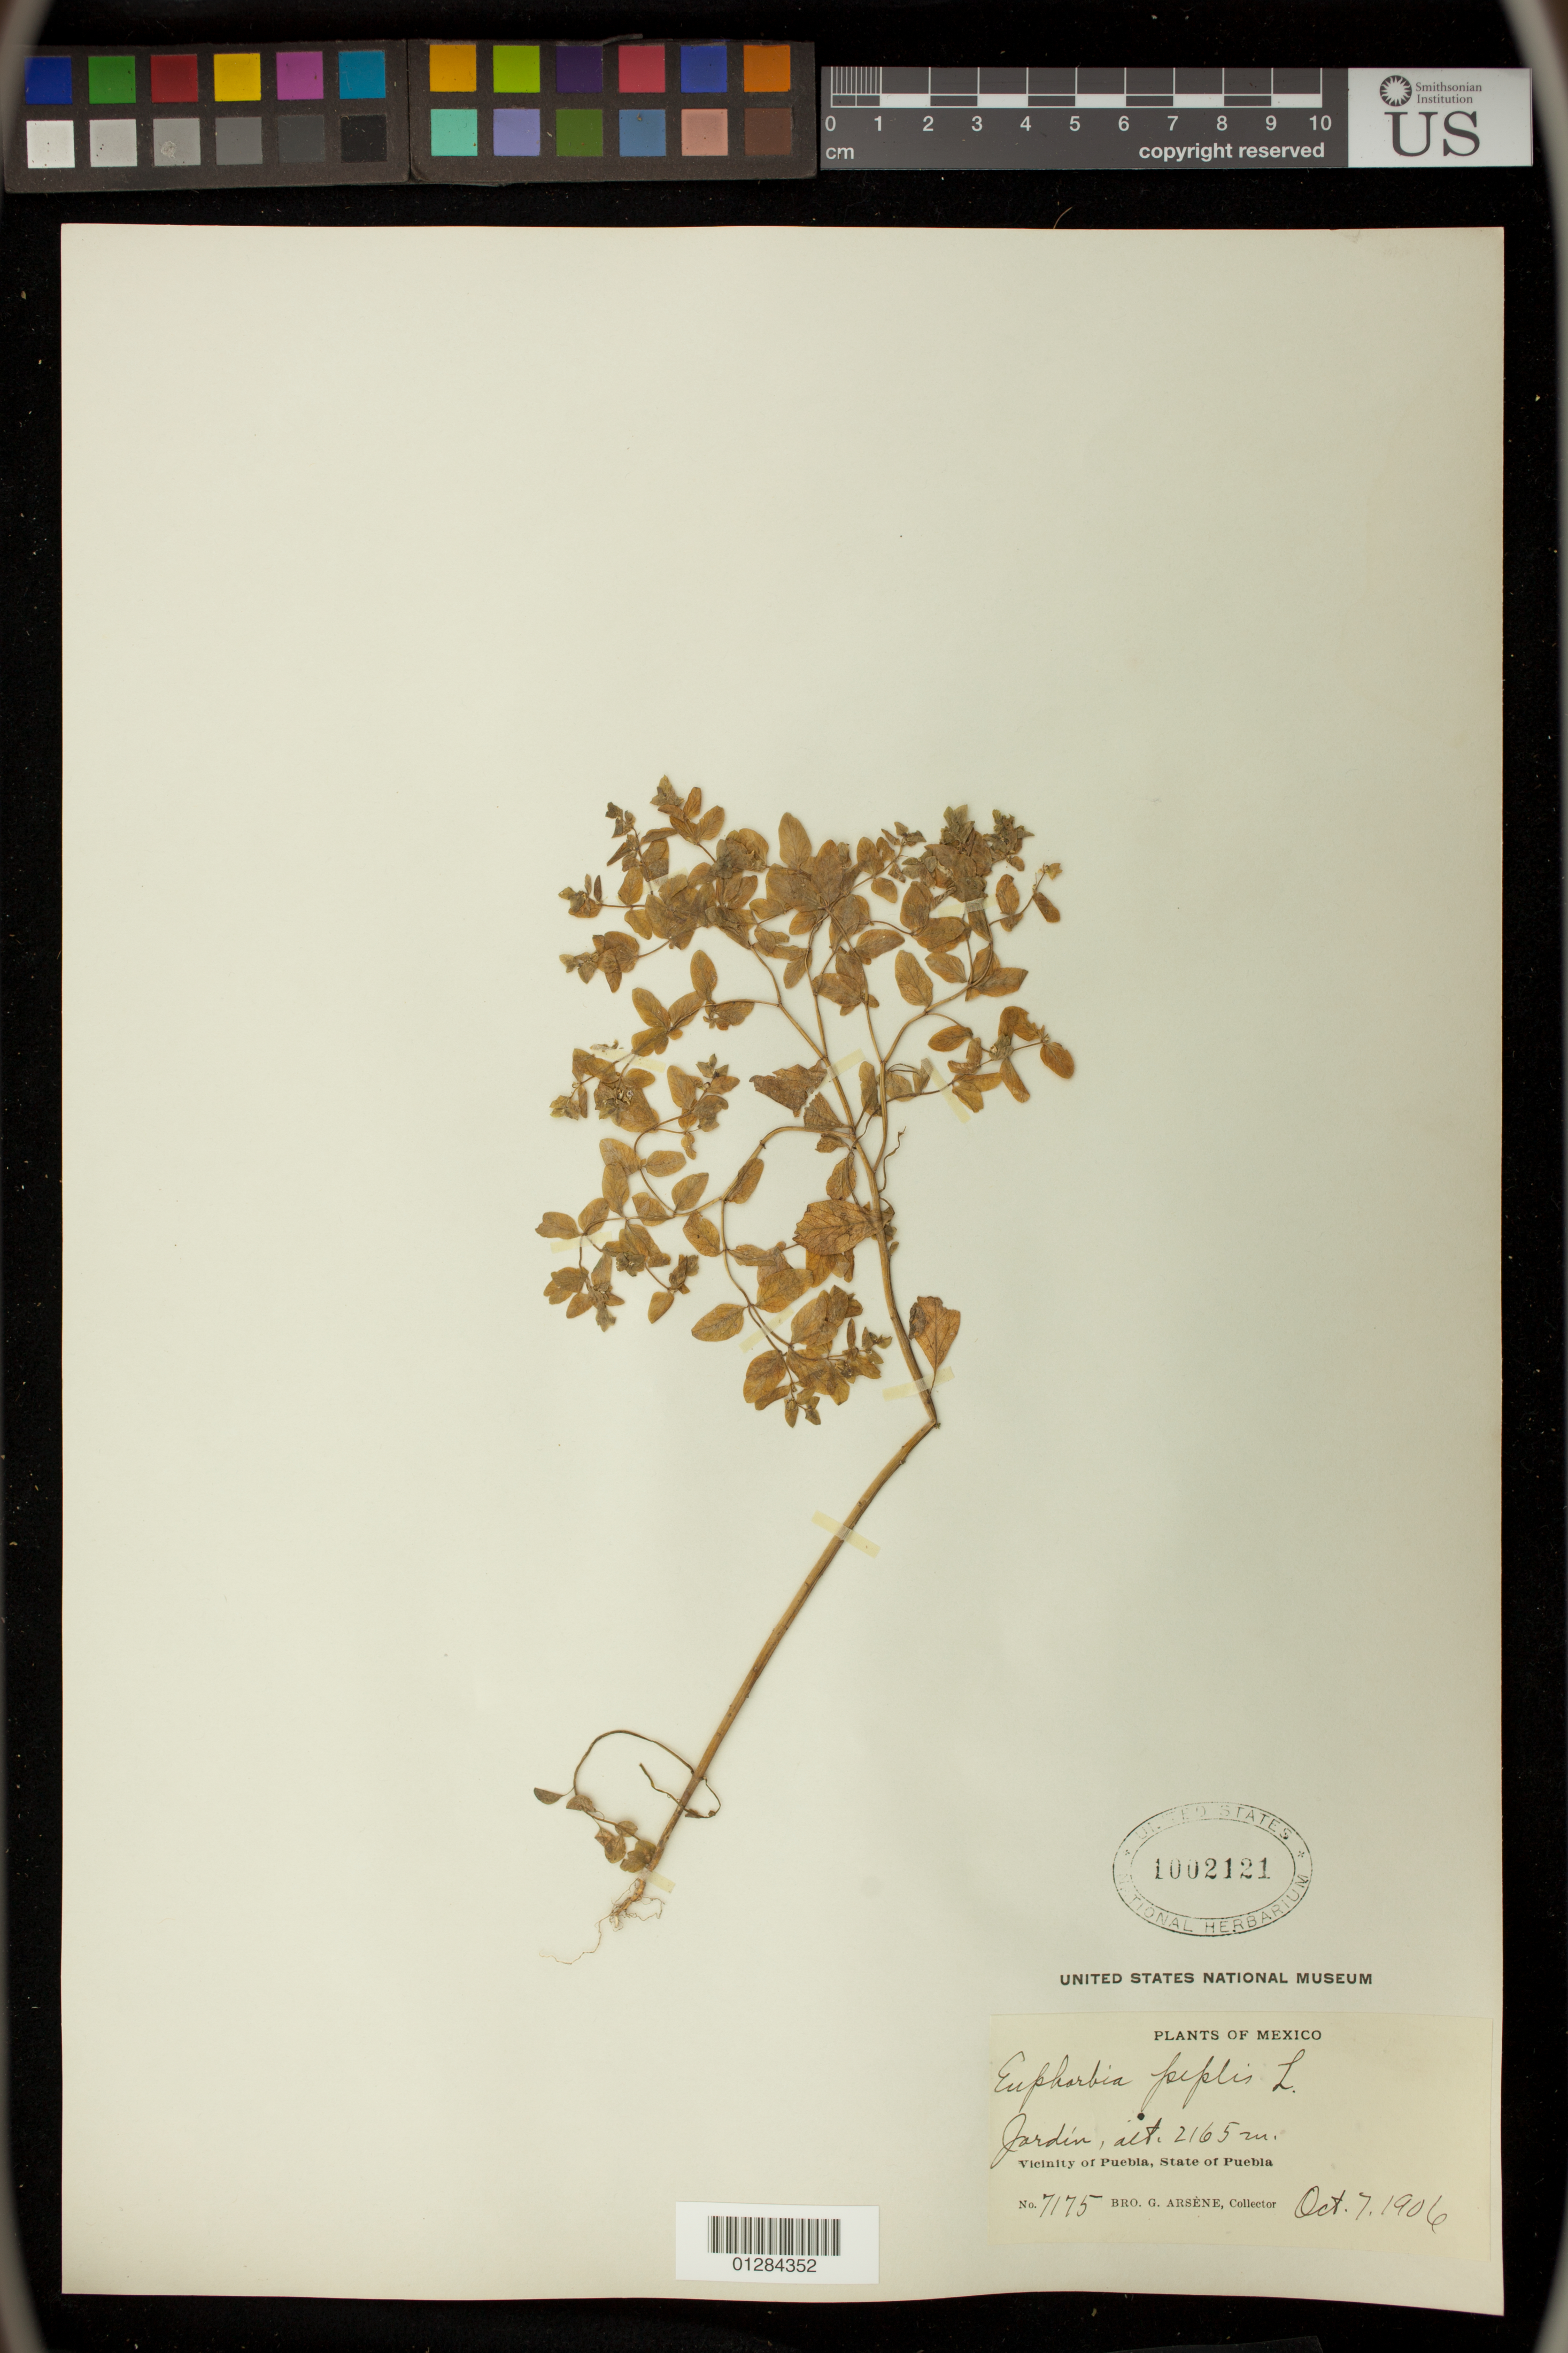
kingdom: Plantae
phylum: Tracheophyta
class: Magnoliopsida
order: Malpighiales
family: Euphorbiaceae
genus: Euphorbia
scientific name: Euphorbia peplus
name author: L.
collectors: Bro. G. Arsène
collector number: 7175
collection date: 1906-10-07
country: Mexico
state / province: Puebla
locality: Vicinity of Puebla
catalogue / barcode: US 1002121